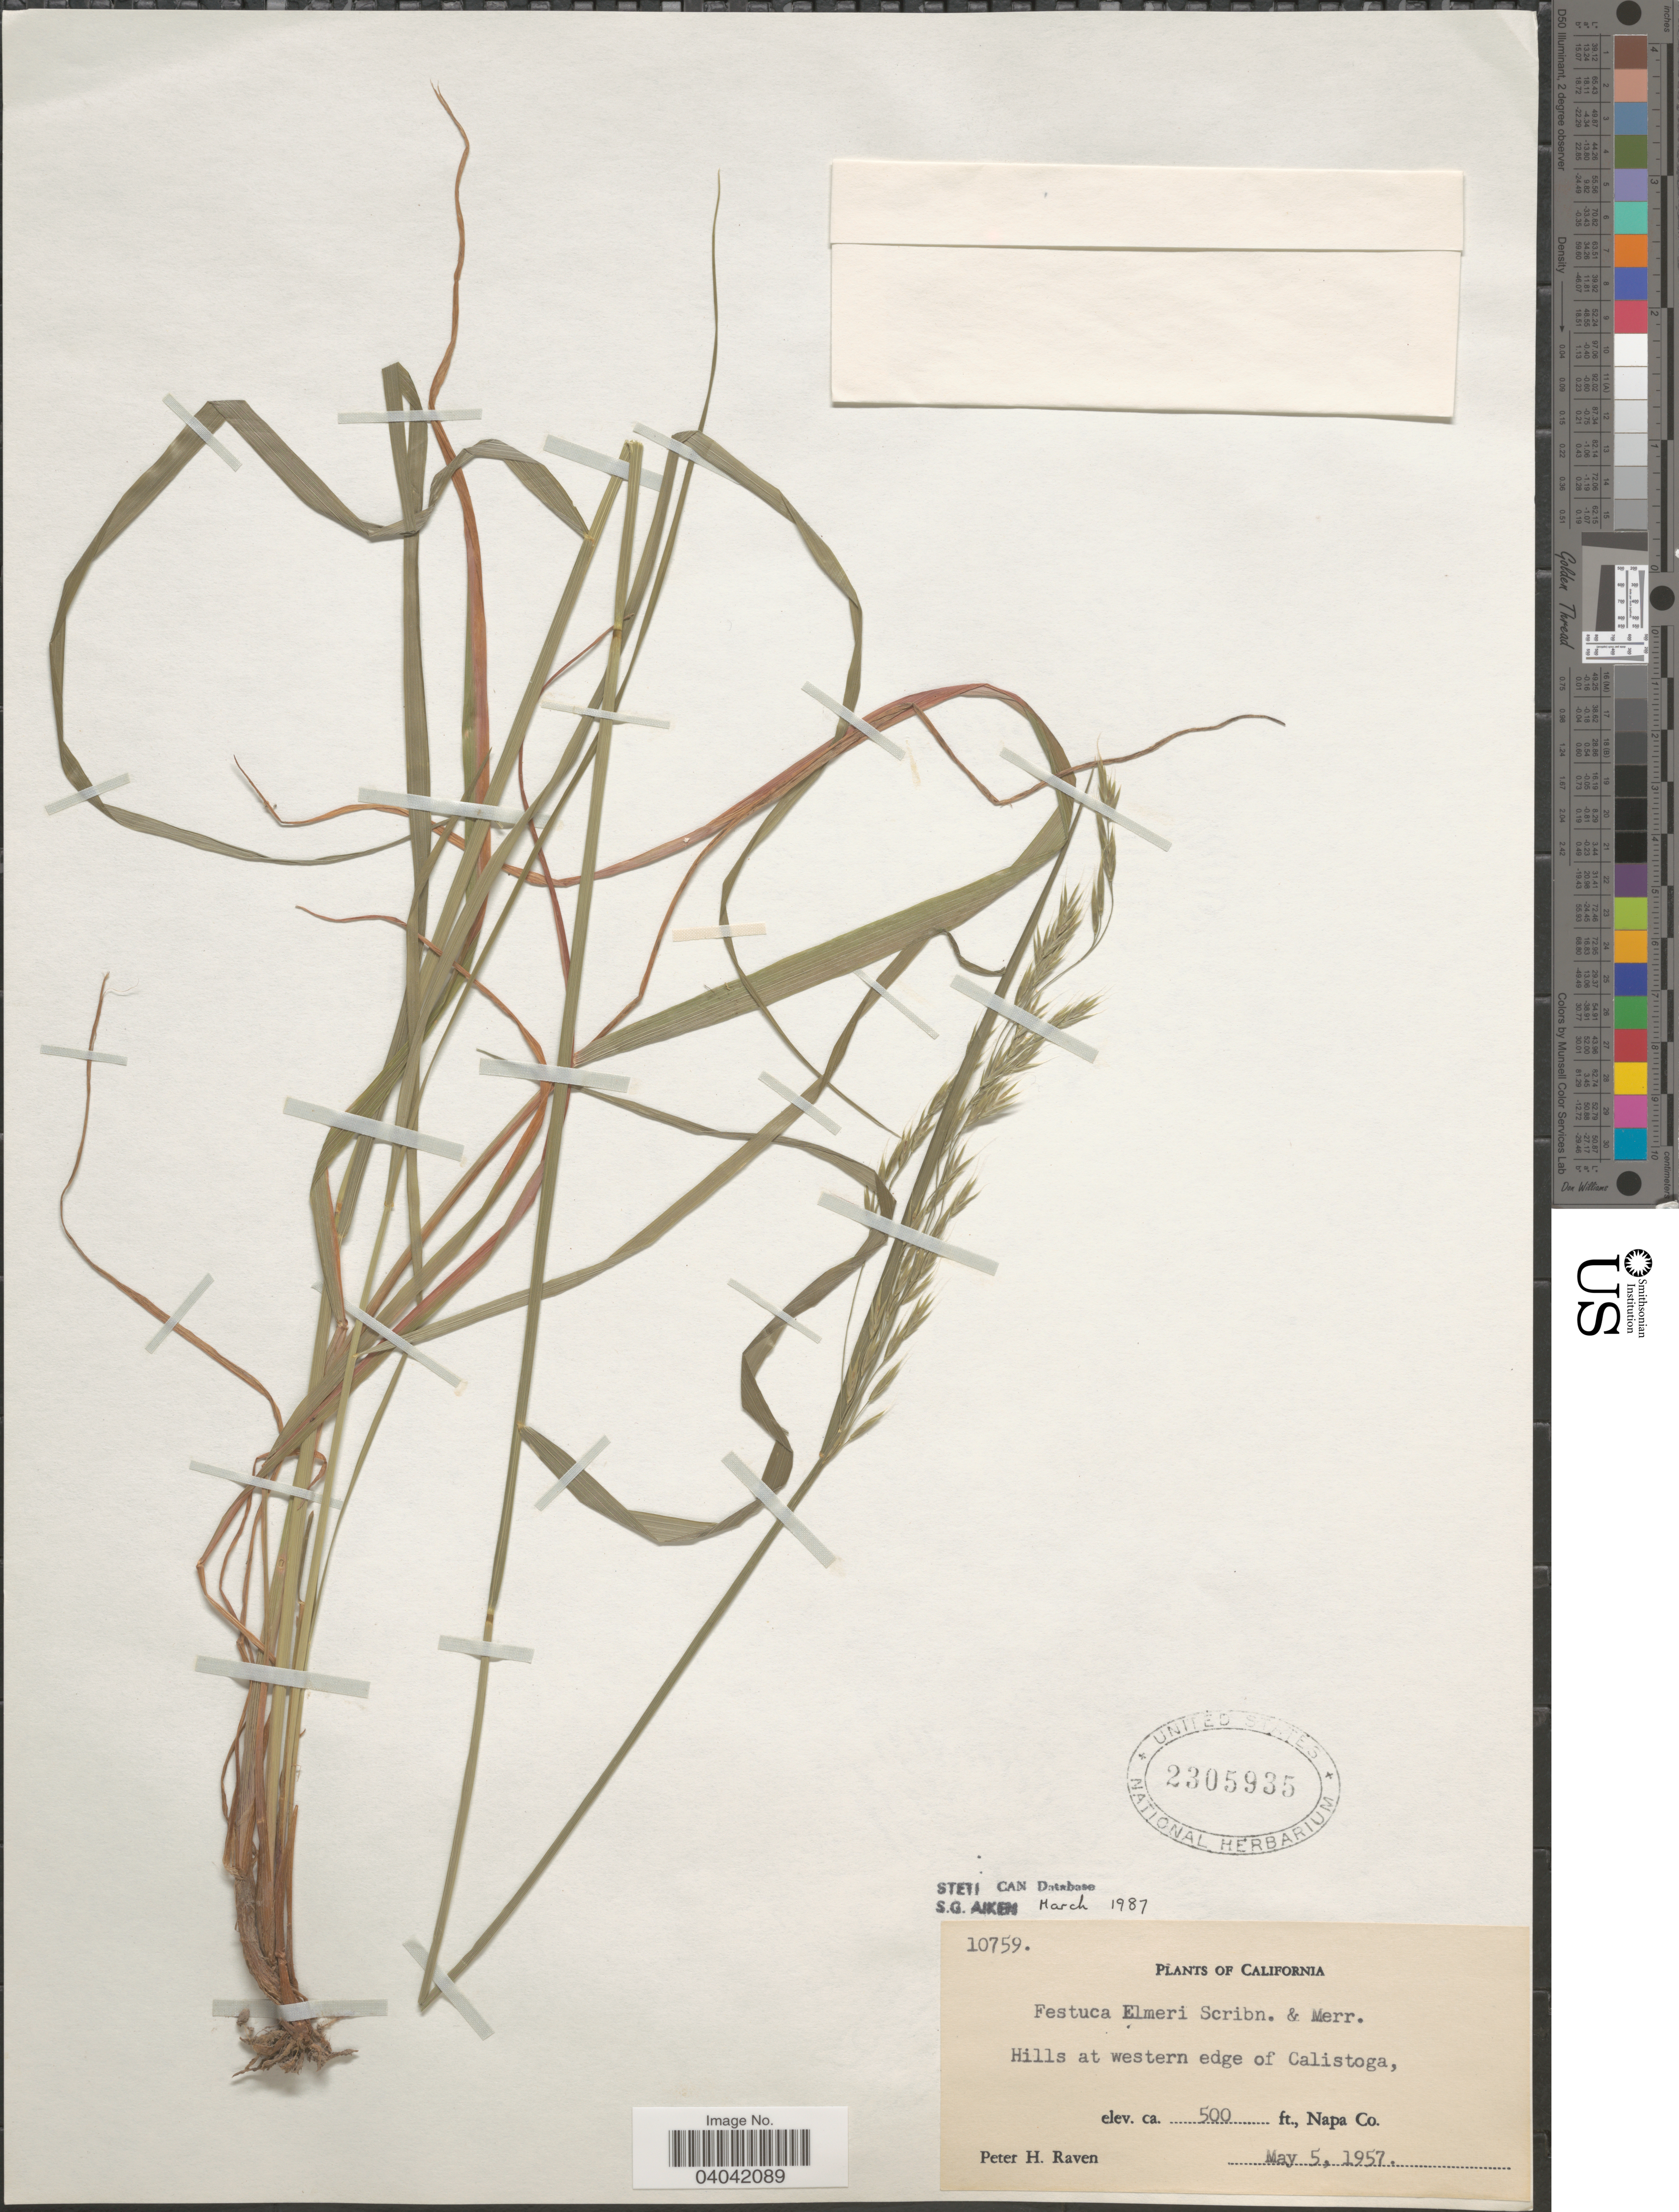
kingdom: Plantae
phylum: Tracheophyta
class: Liliopsida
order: Poales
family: Poaceae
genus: Festuca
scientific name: Festuca elmeri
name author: Scribn. & Merr.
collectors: P. Raven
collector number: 10759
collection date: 1957-05-05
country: United States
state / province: California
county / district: Napa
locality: Hills at western edge of Calistoga, Napa Co.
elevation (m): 152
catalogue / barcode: US 2305935